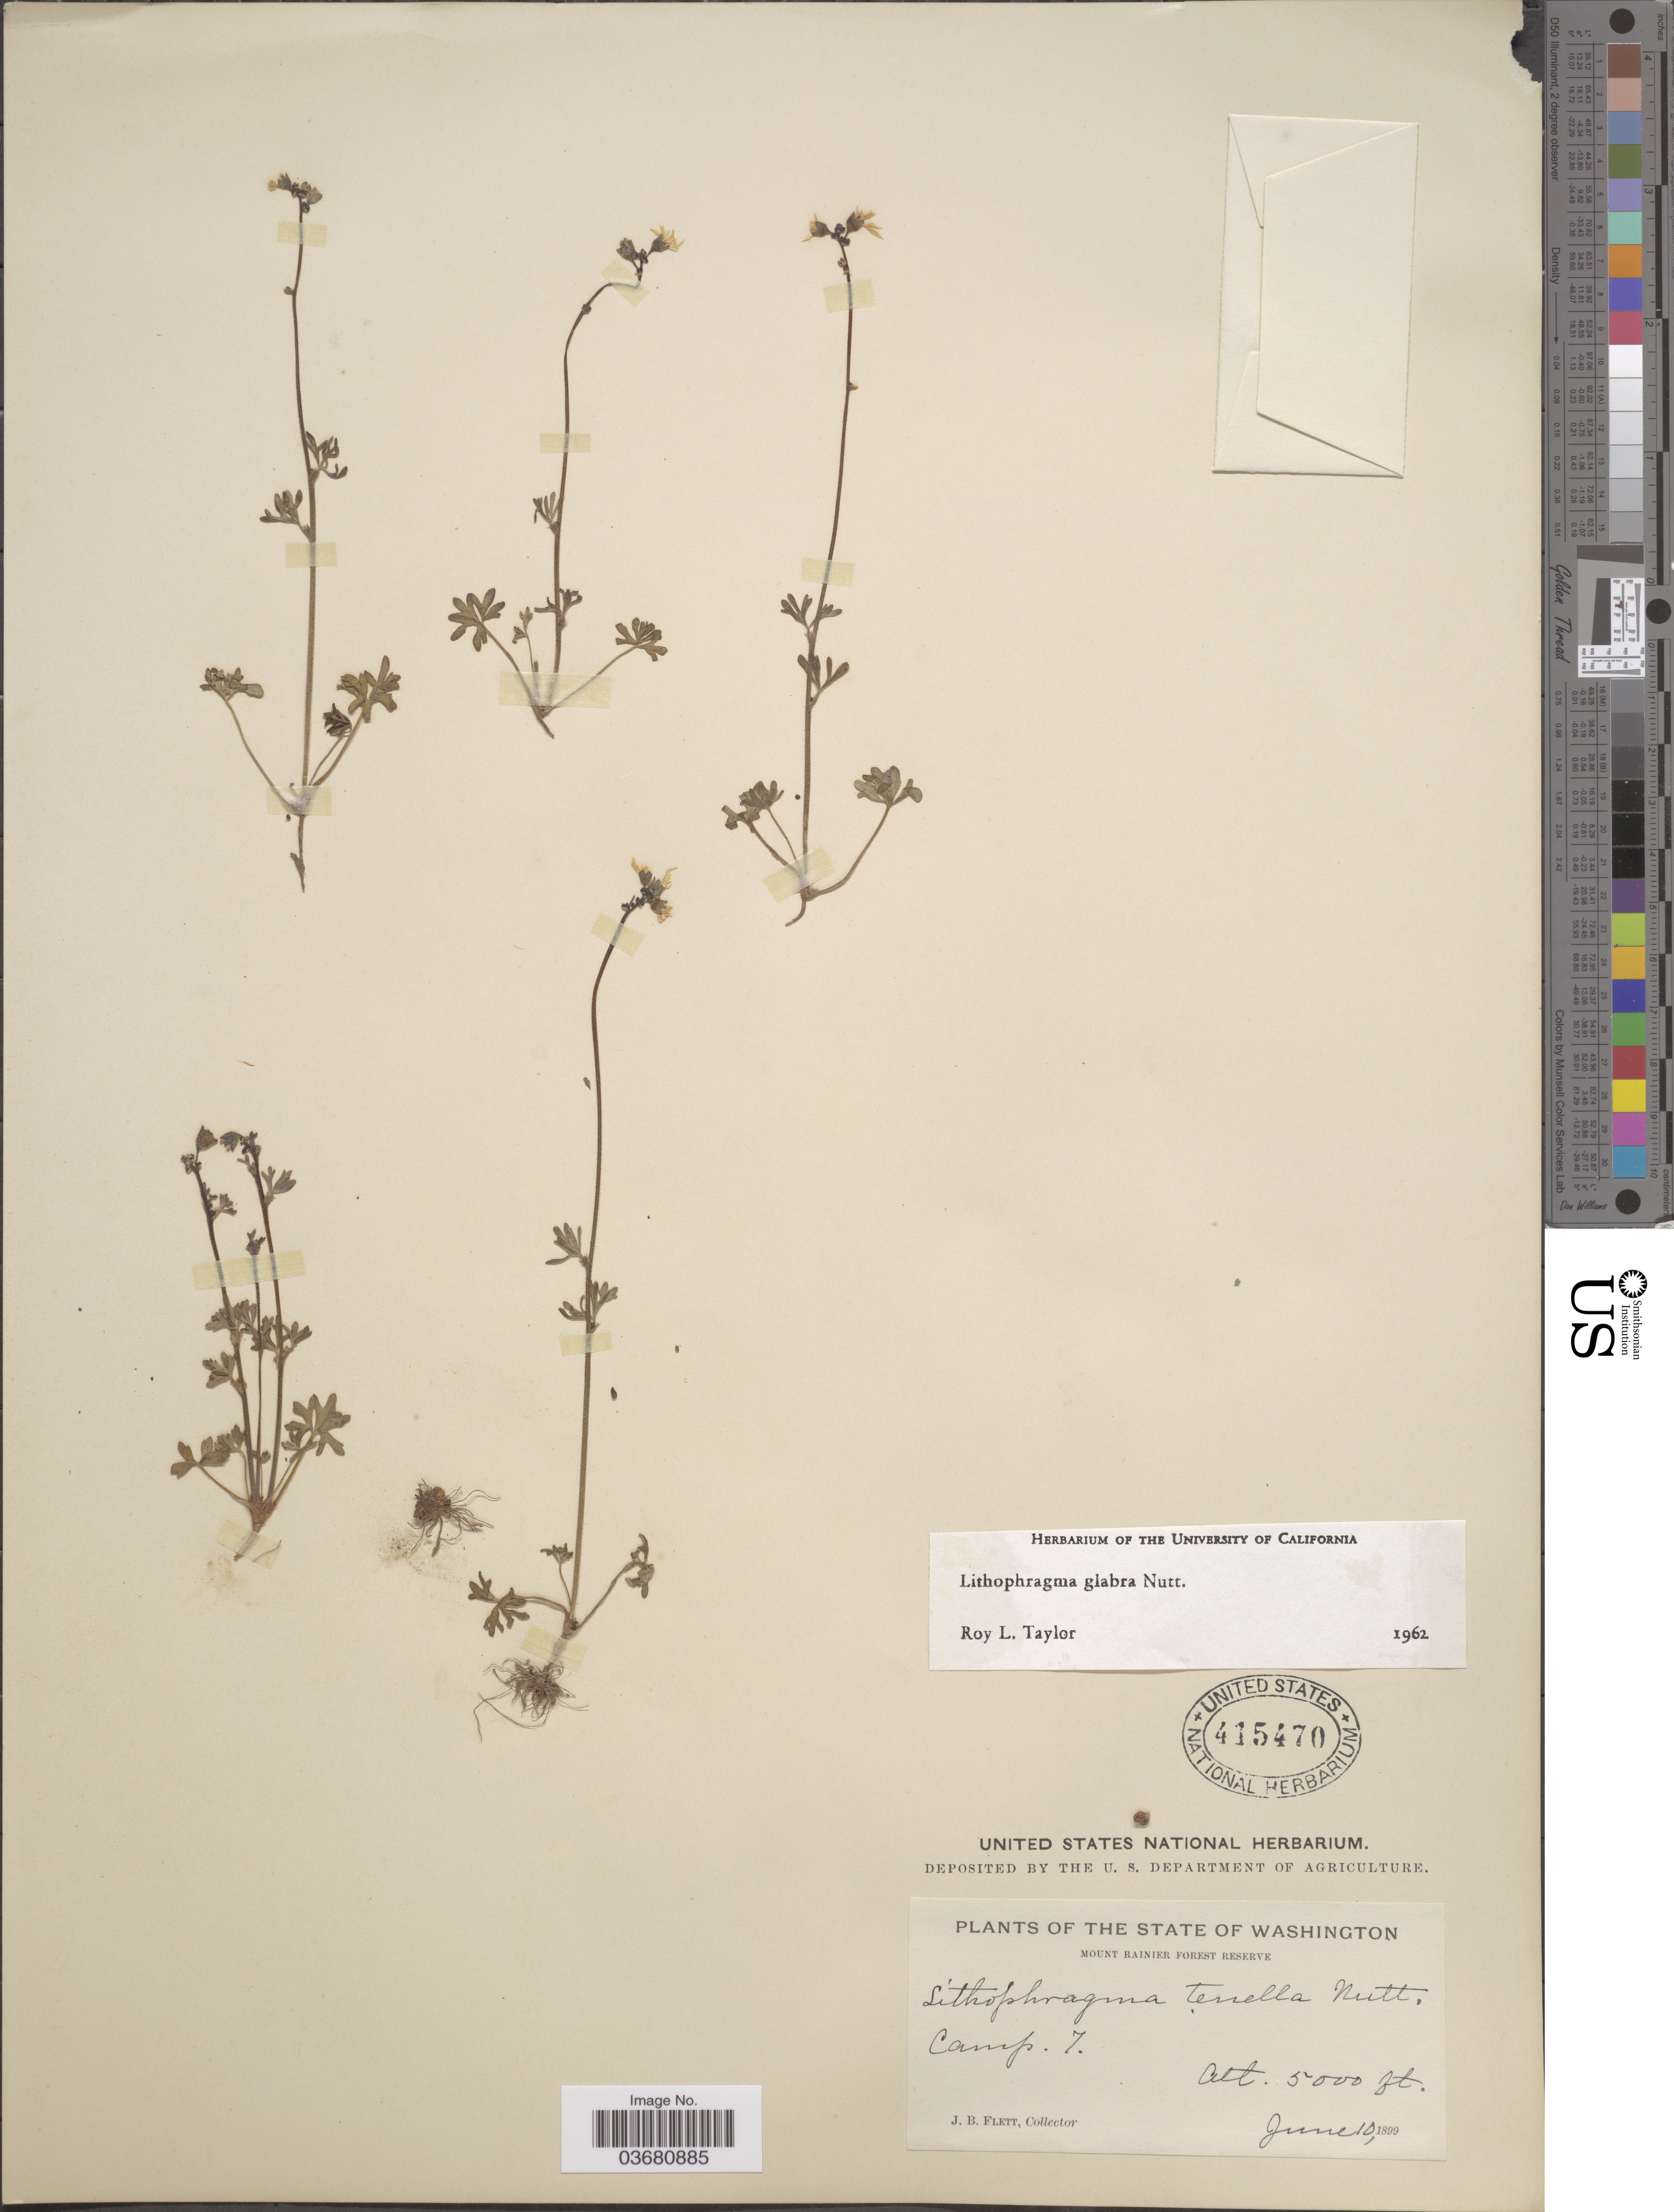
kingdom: Plantae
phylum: Tracheophyta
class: Magnoliopsida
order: Saxifragales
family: Saxifragaceae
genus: Lithophragma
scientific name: Lithophragma glabrum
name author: Nutt.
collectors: J. Flett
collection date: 1899-06-10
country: United States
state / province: Washington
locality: Mount Rainier Forest Reserve. Camp. 7.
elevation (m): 1524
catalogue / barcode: US 415470